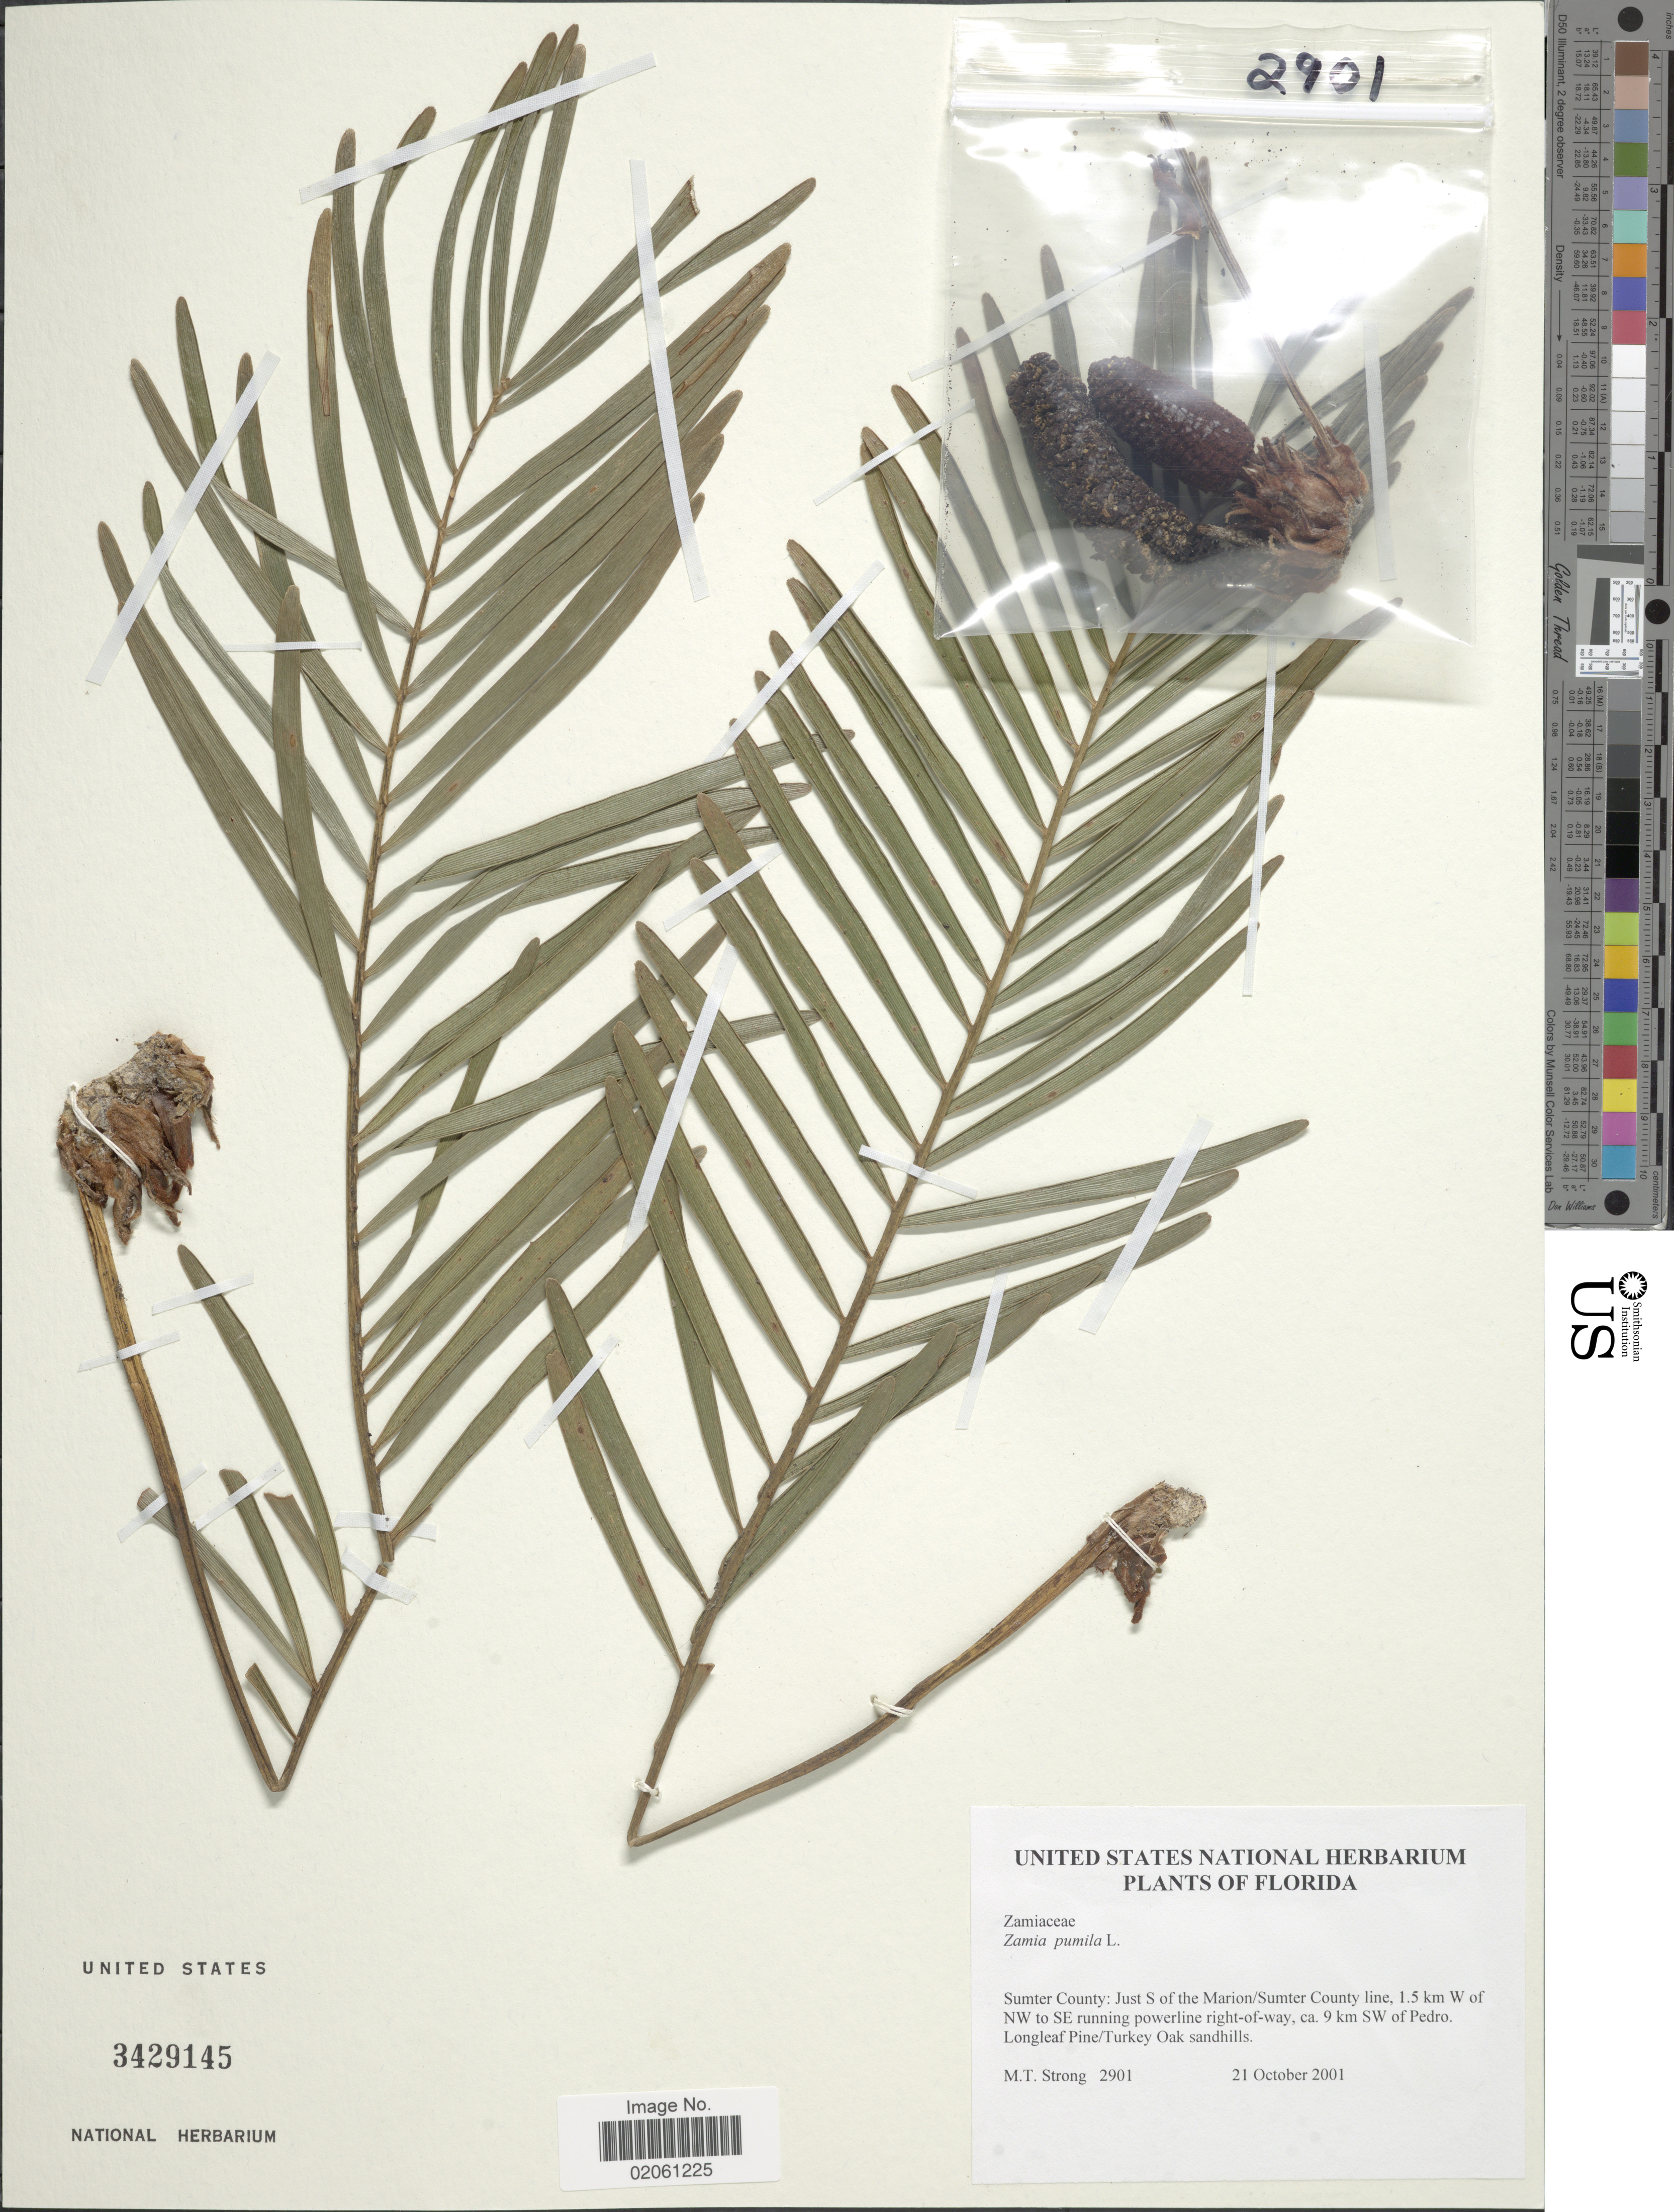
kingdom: Plantae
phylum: Tracheophyta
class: Cycadopsida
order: Cycadales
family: Zamiaceae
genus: Zamia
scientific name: Zamia pumila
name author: L.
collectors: M. T. Strong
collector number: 290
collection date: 2001-10-21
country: United States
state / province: Florida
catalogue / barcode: US 3429145